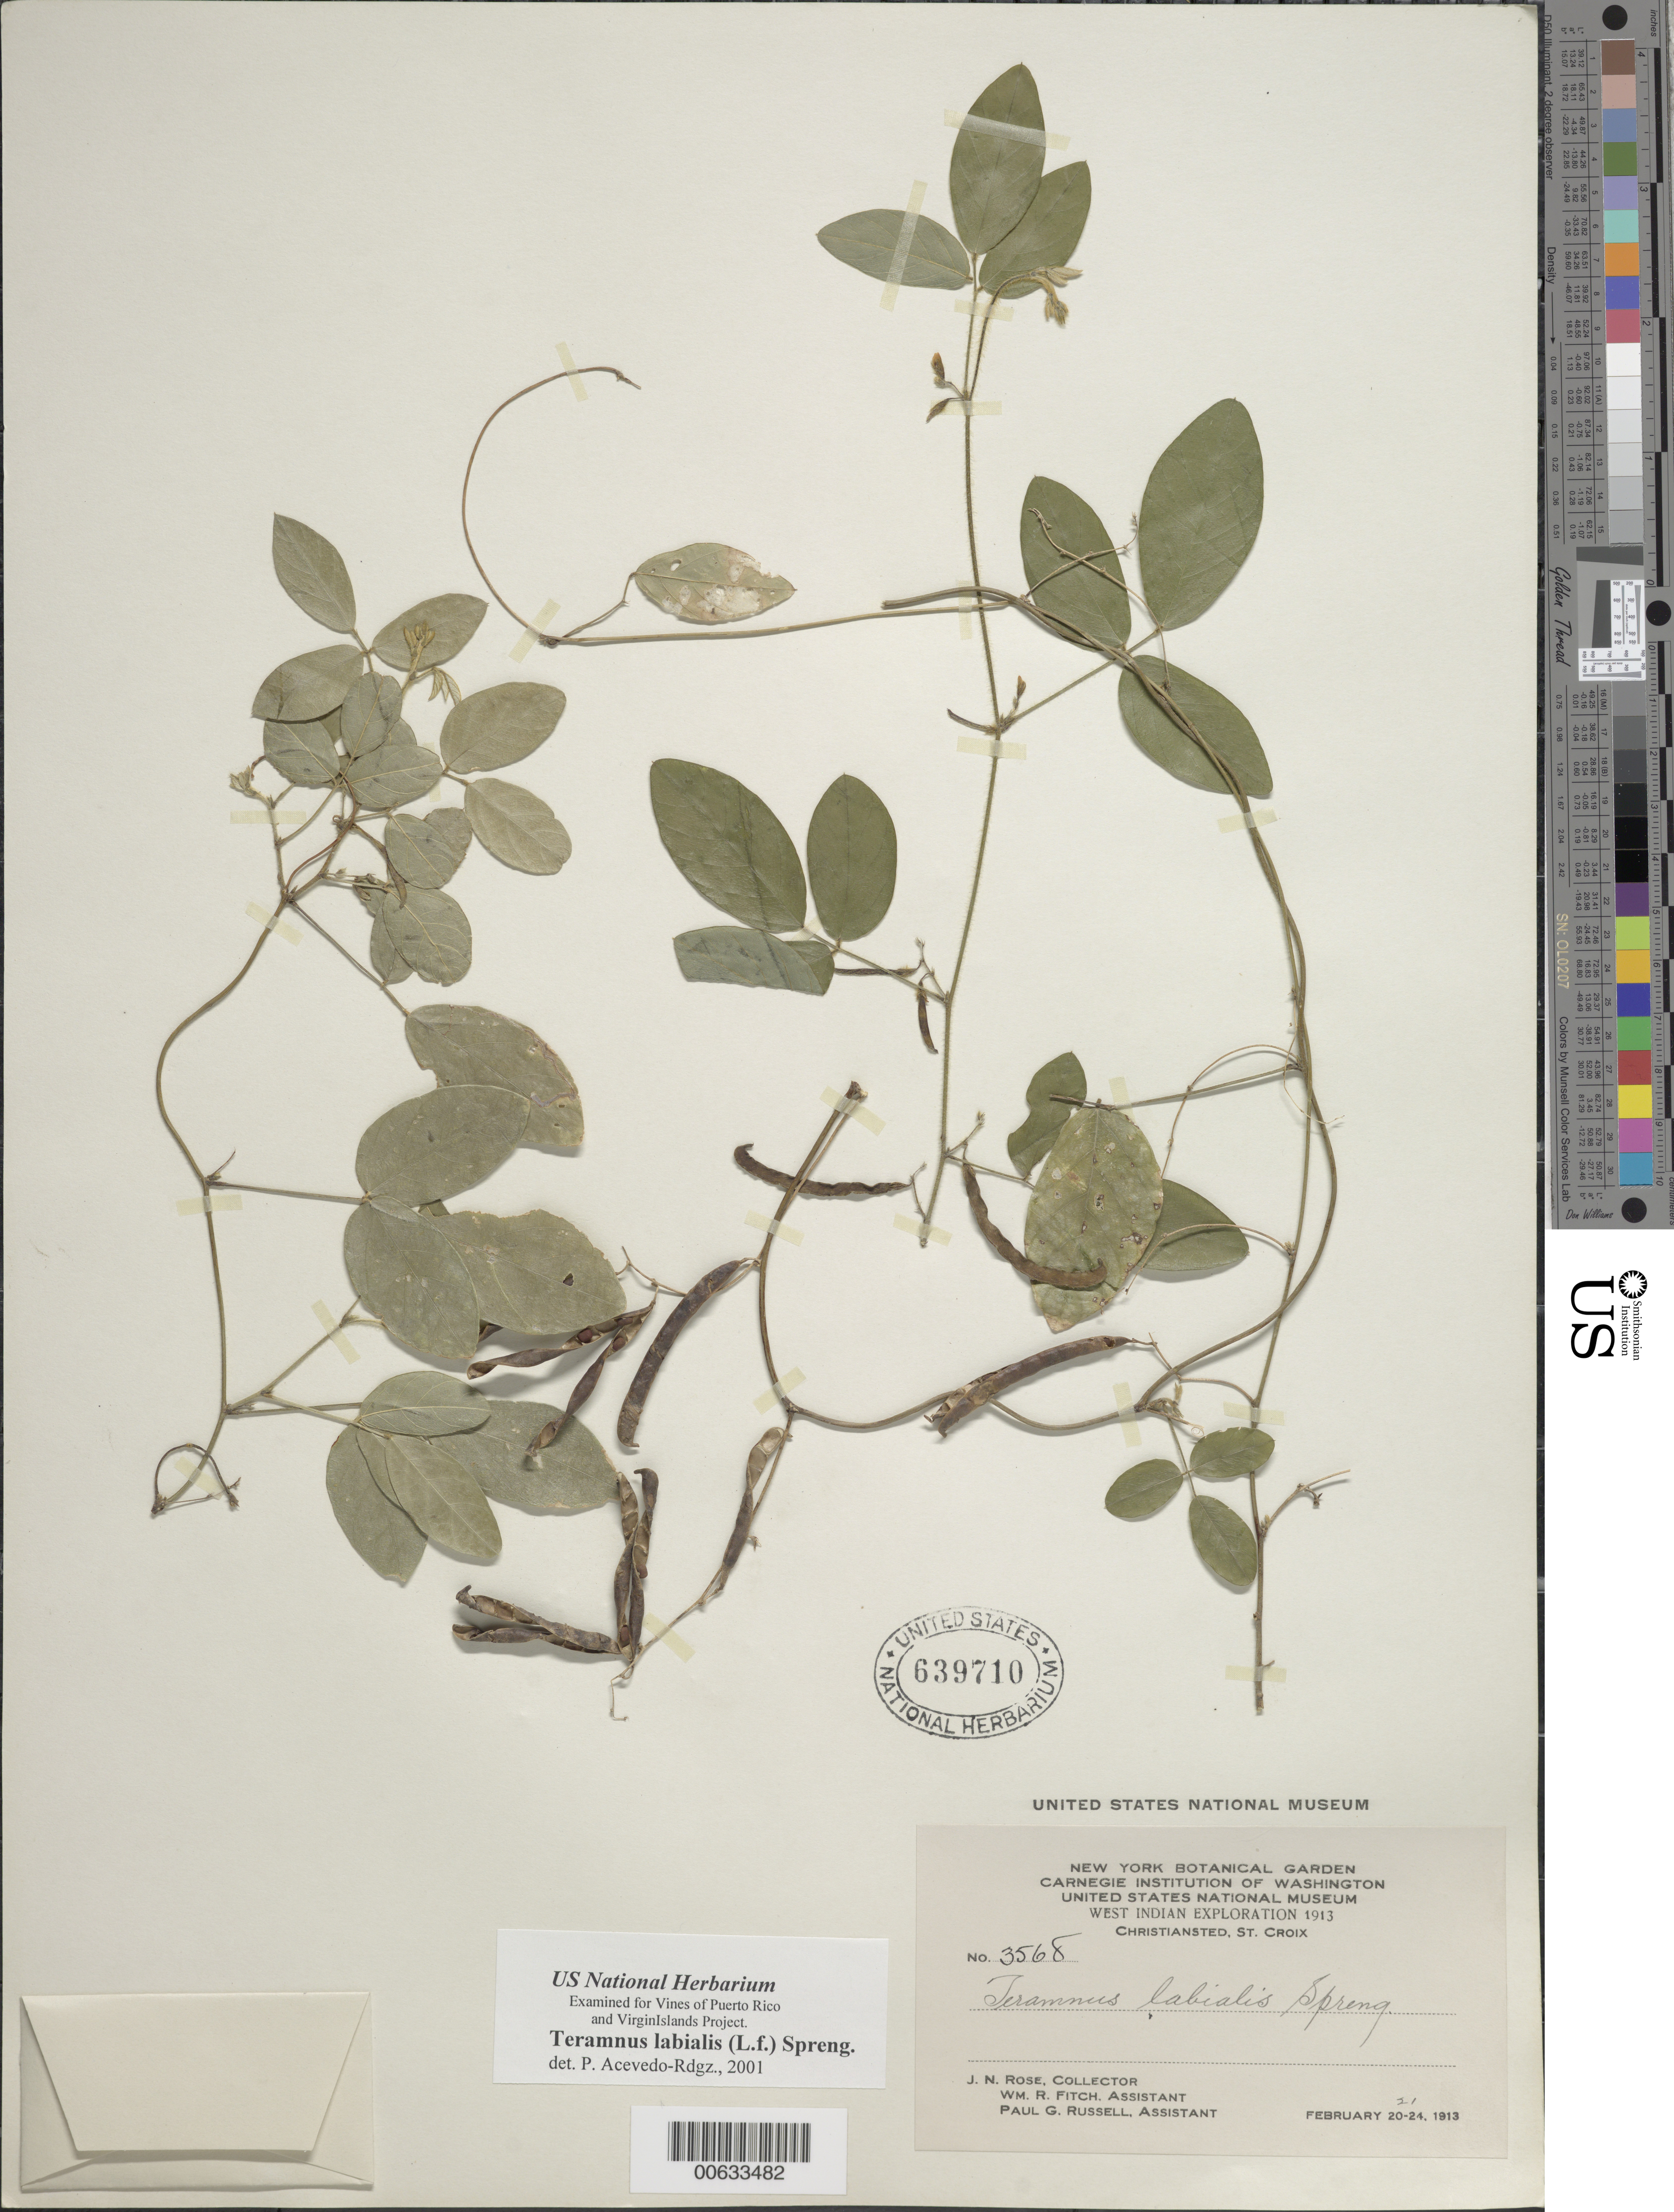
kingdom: Plantae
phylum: Tracheophyta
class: Magnoliopsida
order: Fabales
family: Fabaceae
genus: Teramnus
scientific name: Teramnus labialis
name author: (L. f.) Spreng.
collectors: J. N. Rose, W. R. Fitch & P. G. Russell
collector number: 3568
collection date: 1913-02-21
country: U.S. Virgin Islands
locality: West Indian, Christiansted, St. Croix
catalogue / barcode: US 639710